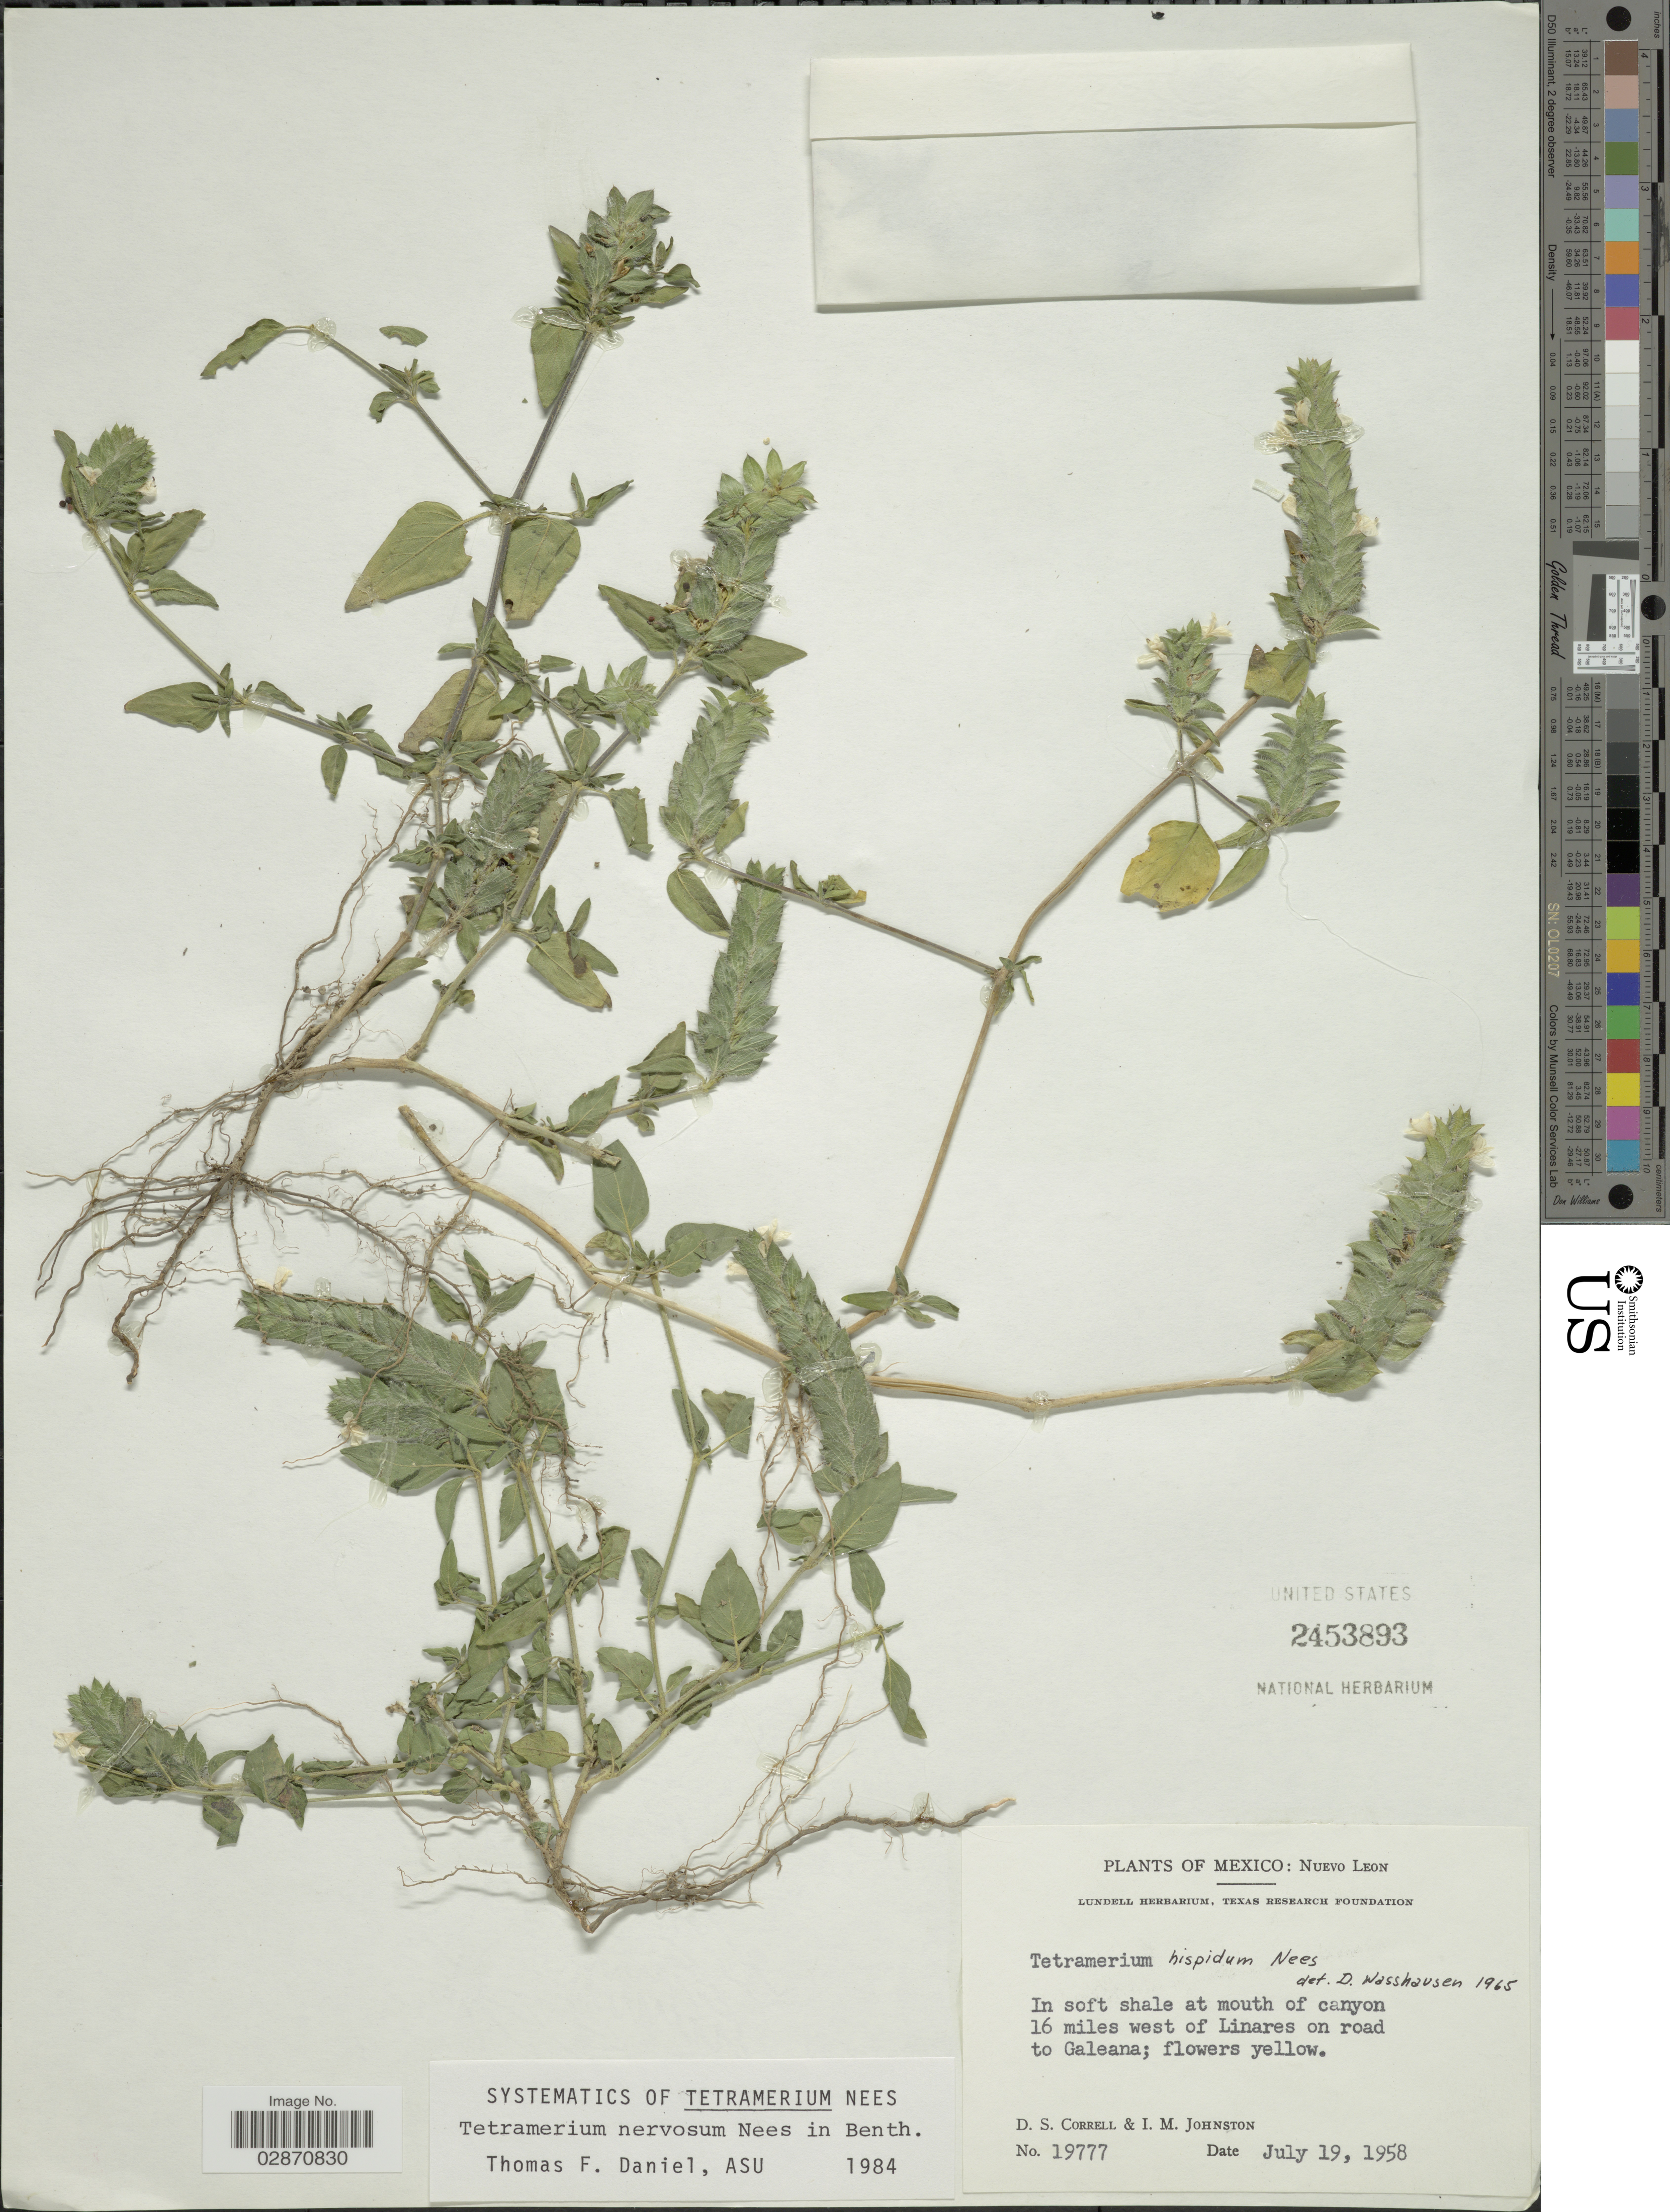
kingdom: Plantae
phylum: Tracheophyta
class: Magnoliopsida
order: Lamiales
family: Acanthaceae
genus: Tetramerium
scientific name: Tetramerium nervosum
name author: Nees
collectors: D. S. Correll & I.M. Johnston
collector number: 19777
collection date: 1958-07-19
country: Mexico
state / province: Nuevo León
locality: In soft shale at mouth of canyon 16 miles west of Linares on road to Galeana.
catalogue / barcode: US 2453893